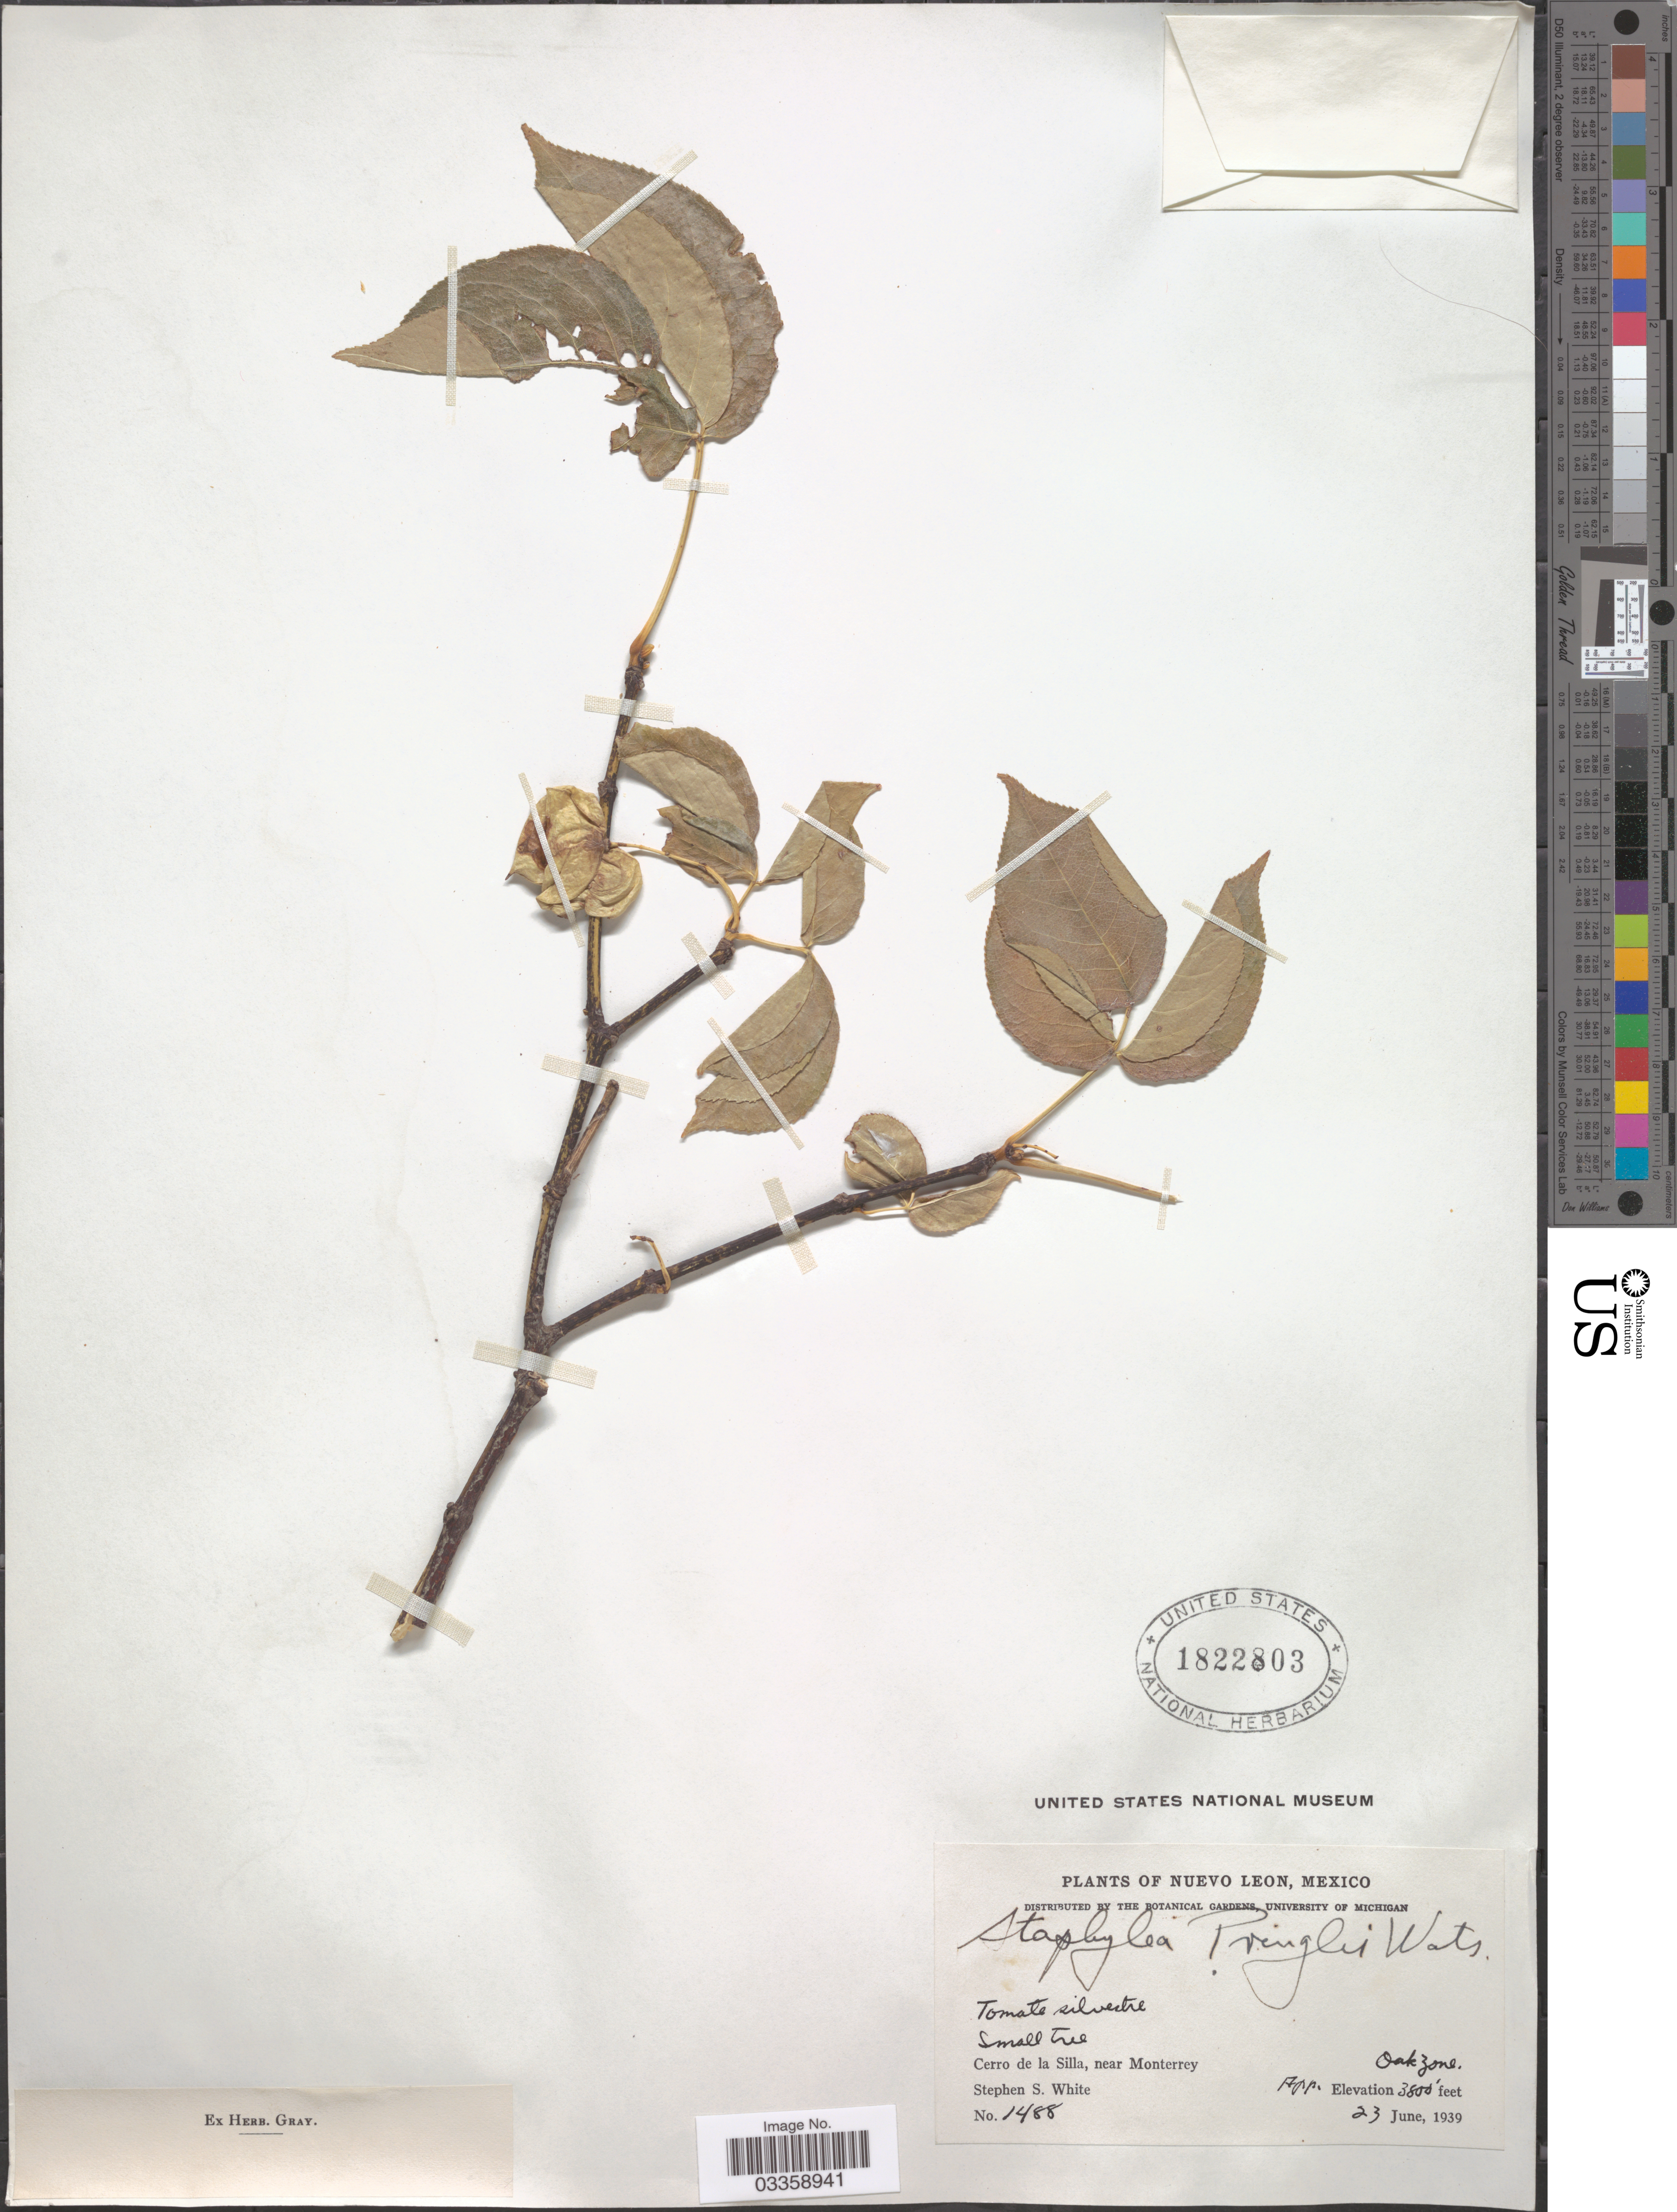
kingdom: Plantae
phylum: Tracheophyta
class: Magnoliopsida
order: Crossosomatales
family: Staphyleaceae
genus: Staphylea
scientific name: Staphylea pringlei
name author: S. Watson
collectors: S. S. White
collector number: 1488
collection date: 1939-06-23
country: Mexico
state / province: Nuevo León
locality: Cerro de la Silla, near Monterrey. Oak zone.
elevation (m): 1158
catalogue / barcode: US 1822803